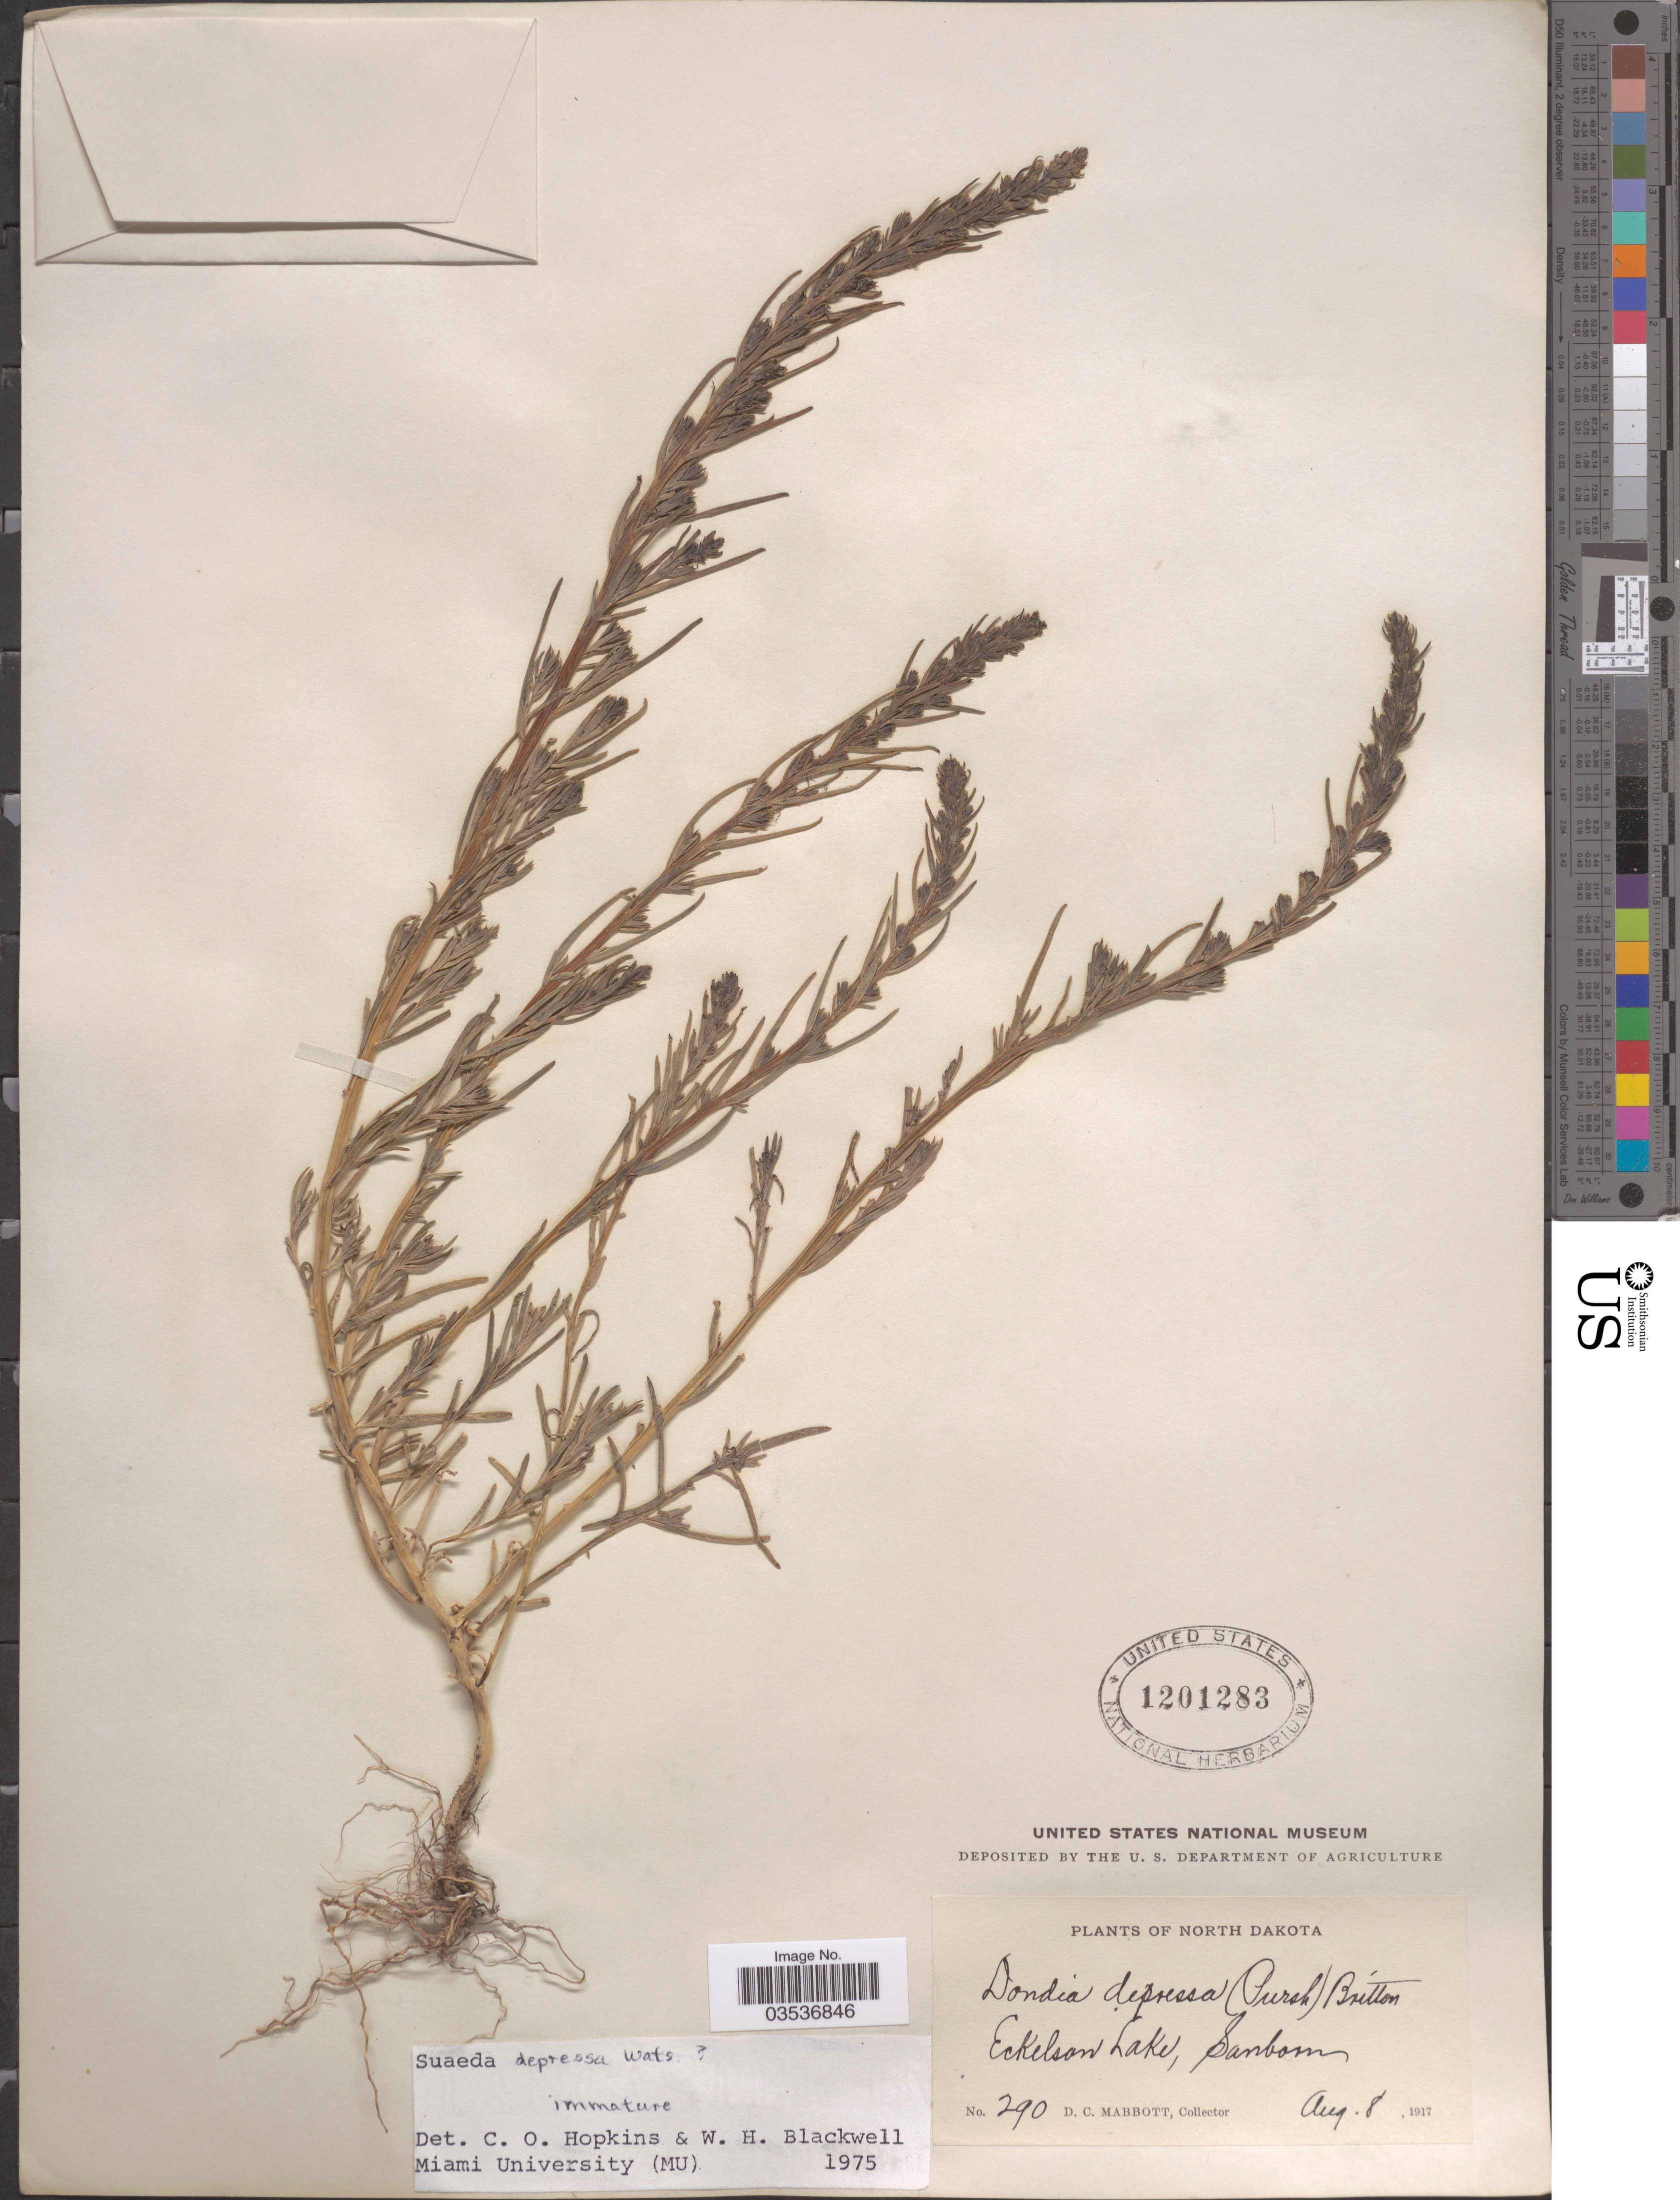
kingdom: Plantae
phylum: Tracheophyta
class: Magnoliopsida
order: Caryophyllales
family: Amaranthaceae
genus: Suaeda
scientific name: Suaeda depressa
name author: (Pursh) S. Watson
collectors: D. Mabbott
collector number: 290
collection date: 1917-08-08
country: United States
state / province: North Dakota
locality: Eckelson Lake, Sanborn.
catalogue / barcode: US 1201283